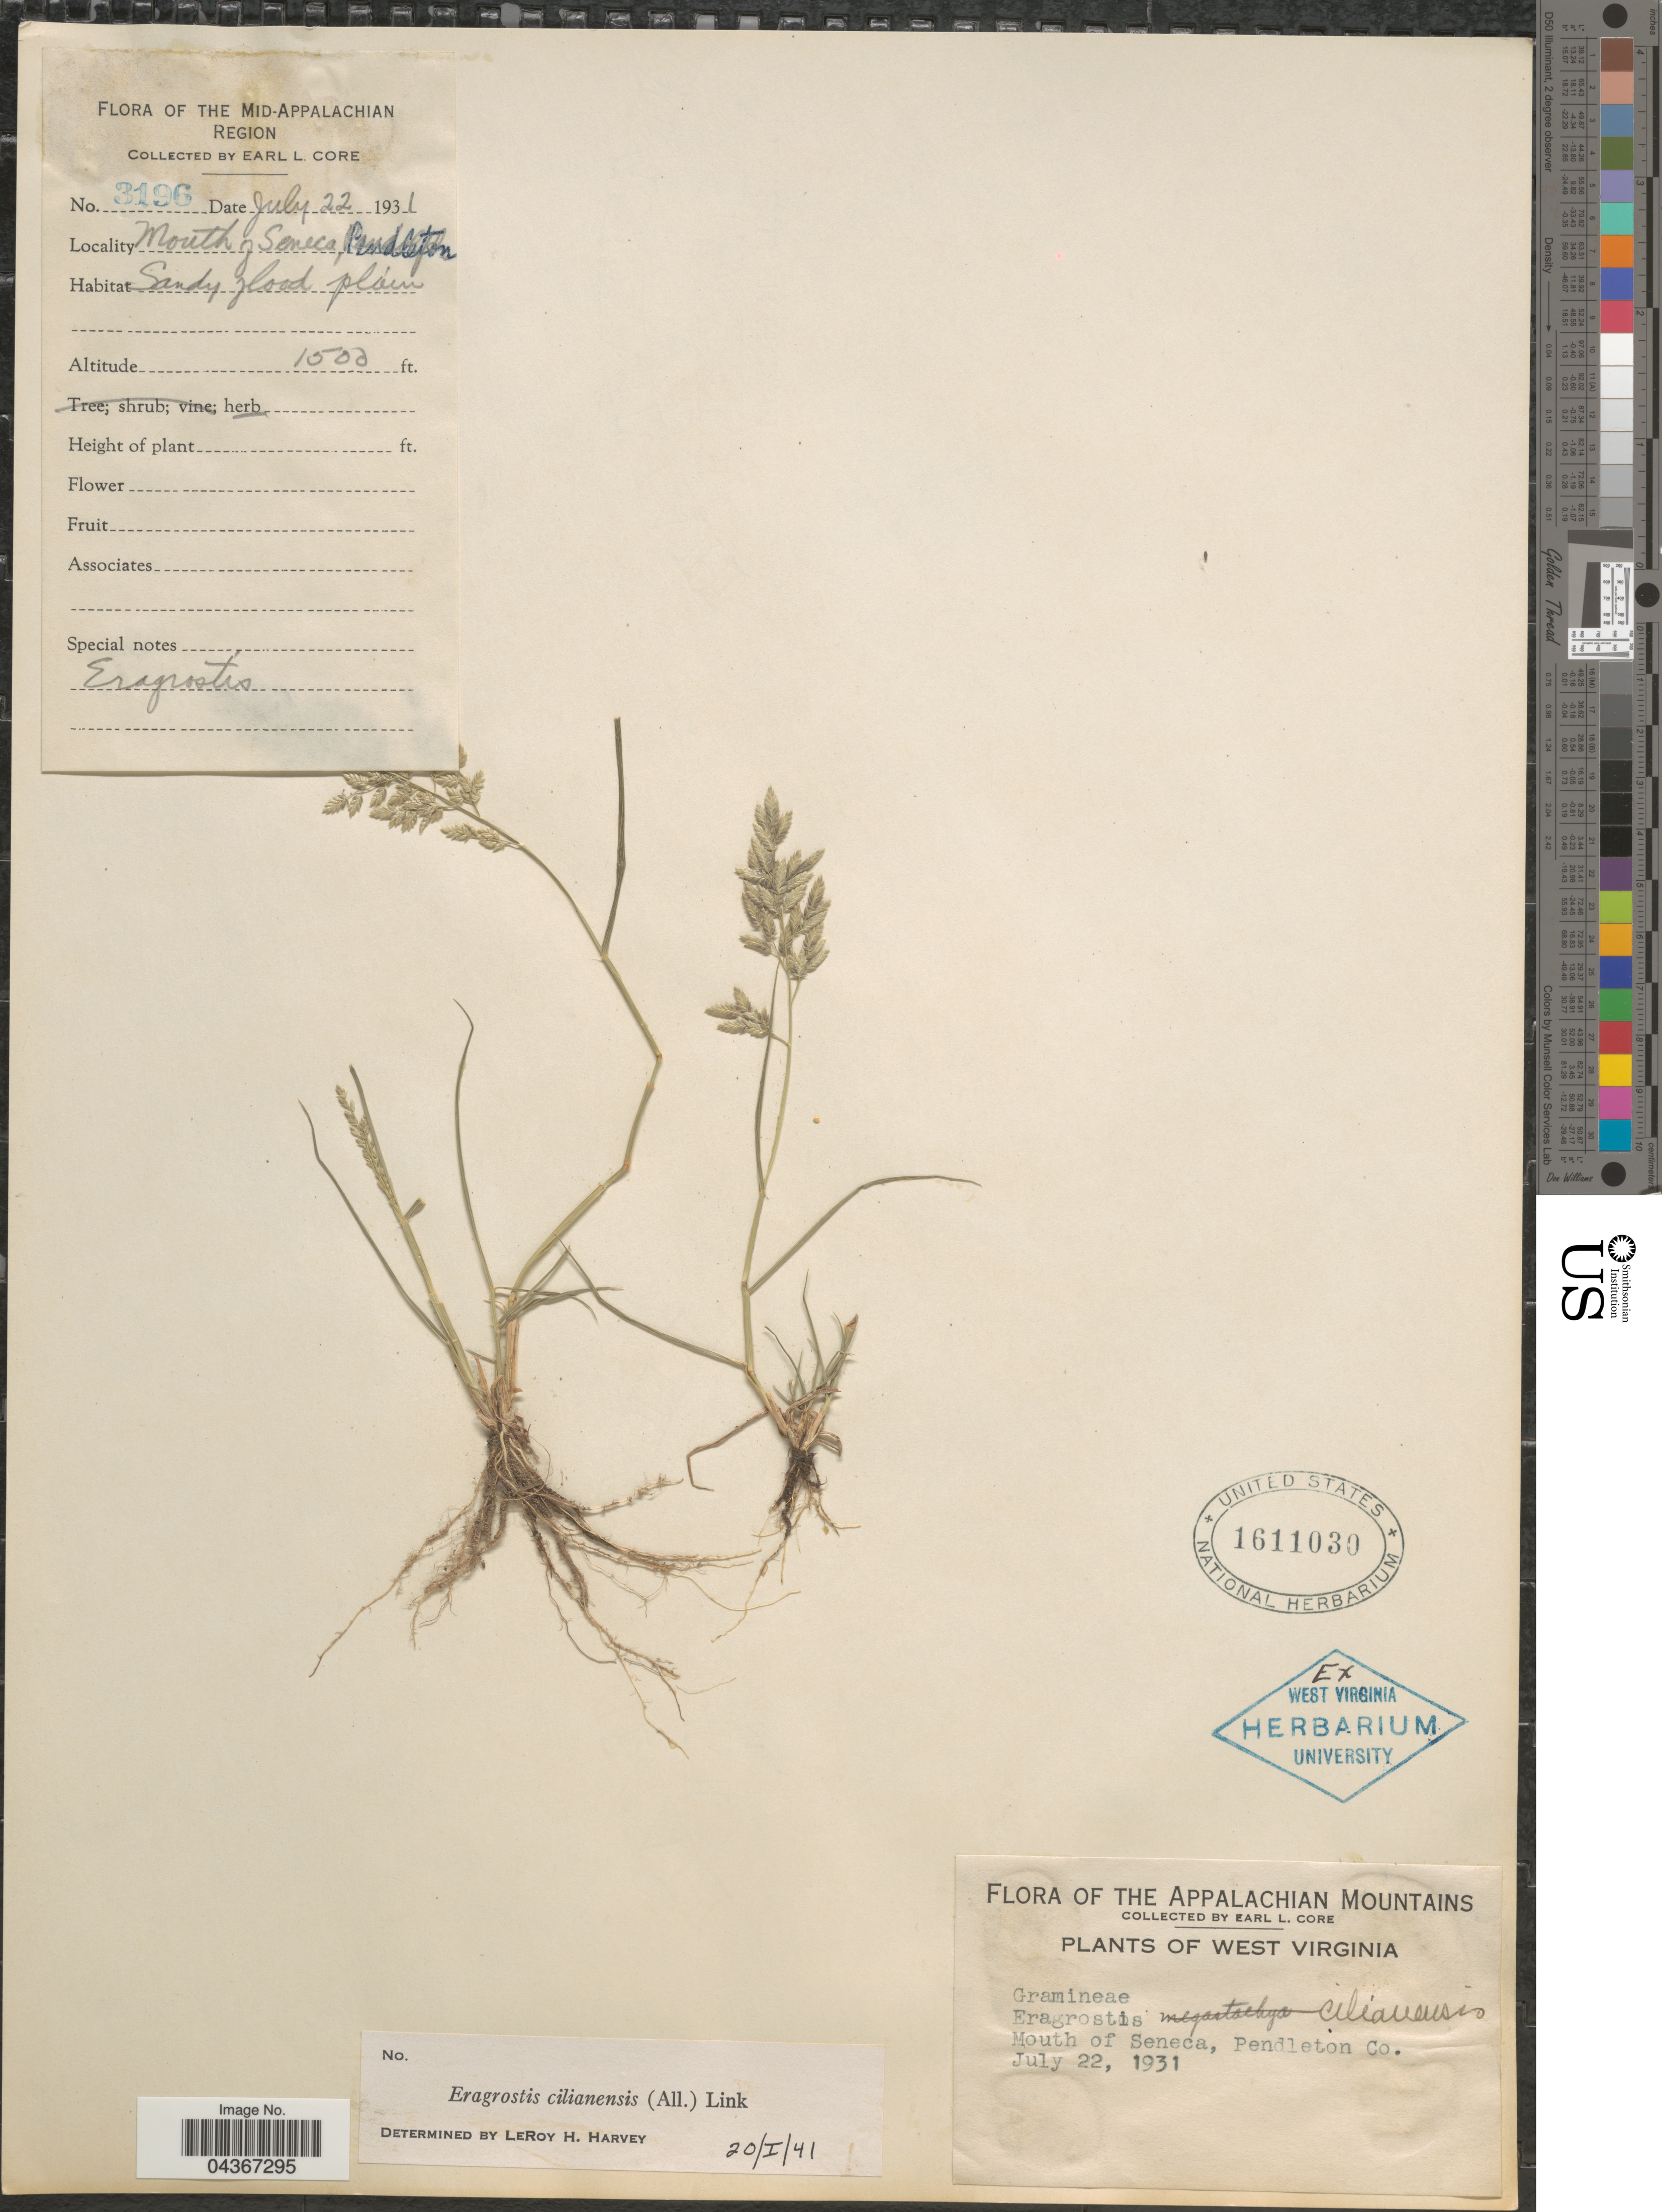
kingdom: Plantae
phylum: Tracheophyta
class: Liliopsida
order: Poales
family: Poaceae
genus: Eragrostis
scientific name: Eragrostis cilianensis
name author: (Bellardi) Vignolo ex Janch.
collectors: E. L. Core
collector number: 3196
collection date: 1931-07-22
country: United States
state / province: West Virginia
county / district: Pendleton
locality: The Appalachian Mountains. Mouth of Seneca, Pendleton Co. The Mid-Appalachian Region.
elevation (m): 457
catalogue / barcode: US 1611030